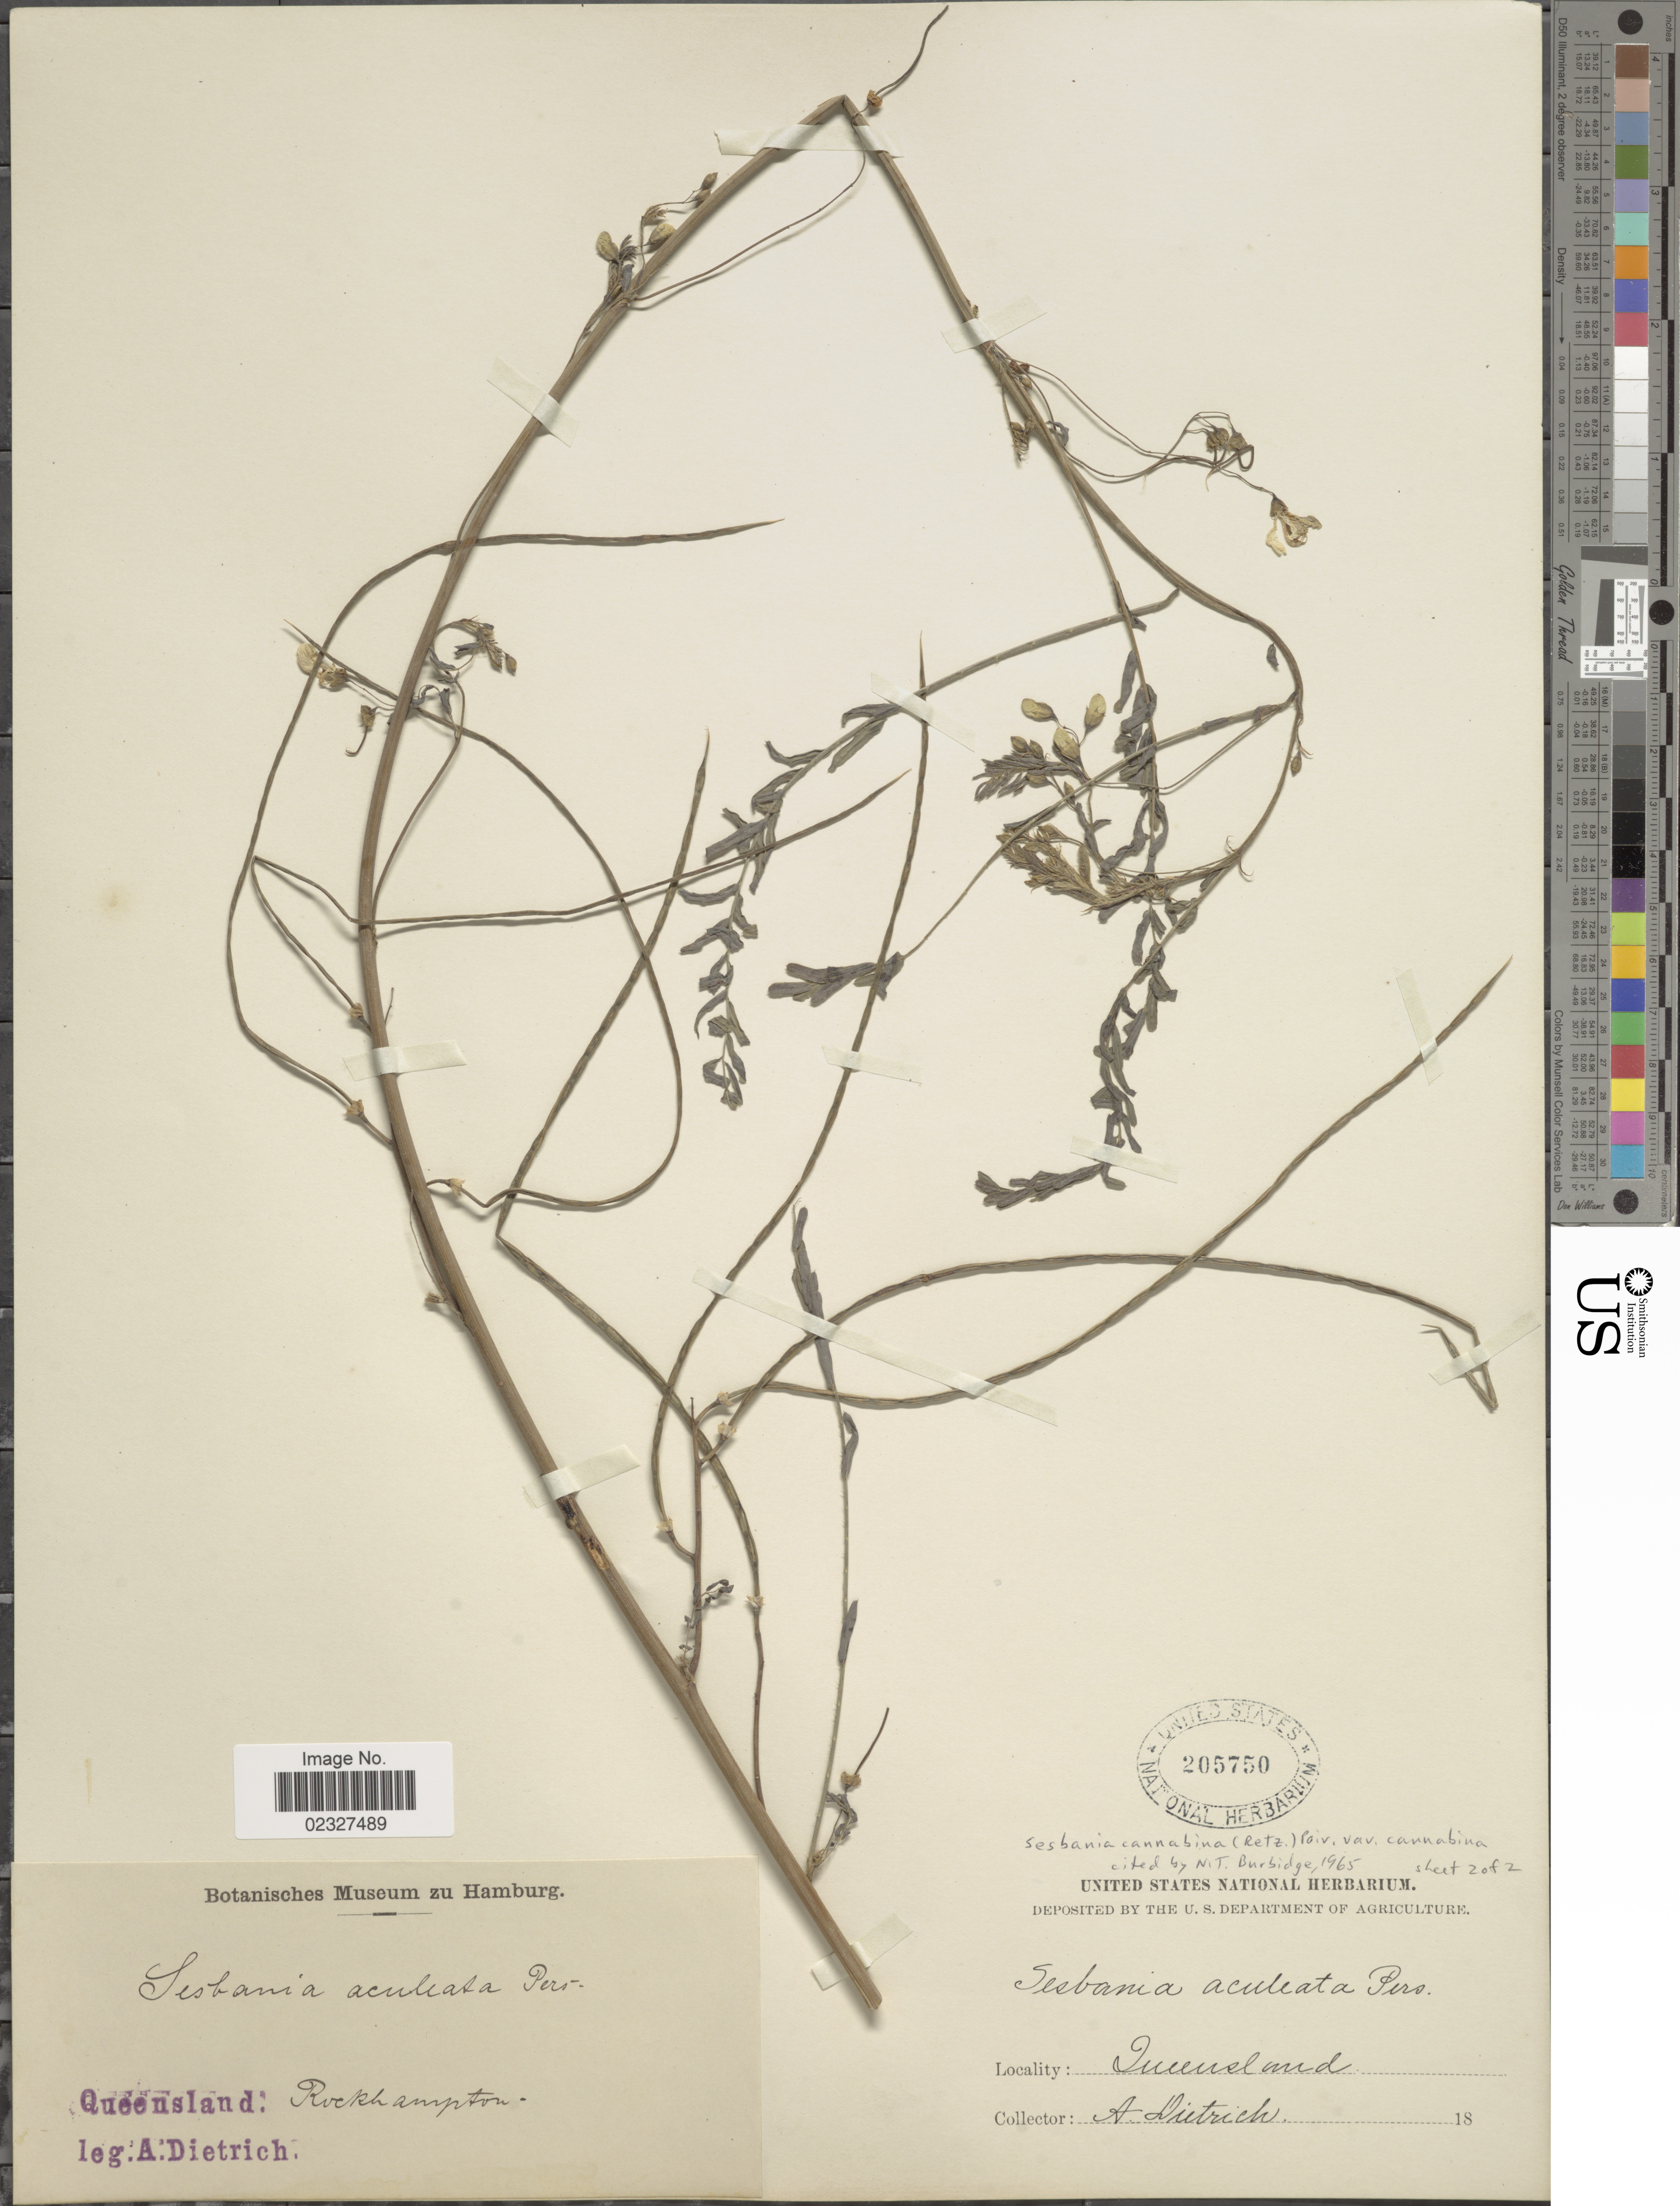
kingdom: Plantae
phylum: Tracheophyta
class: Magnoliopsida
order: Fabales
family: Fabaceae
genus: Sesbania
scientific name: Sesbania cannabina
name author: (Retz.) Poir.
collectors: A. Dietrich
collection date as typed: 18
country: Australia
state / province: Queensland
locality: Rockhampton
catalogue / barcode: US 205750